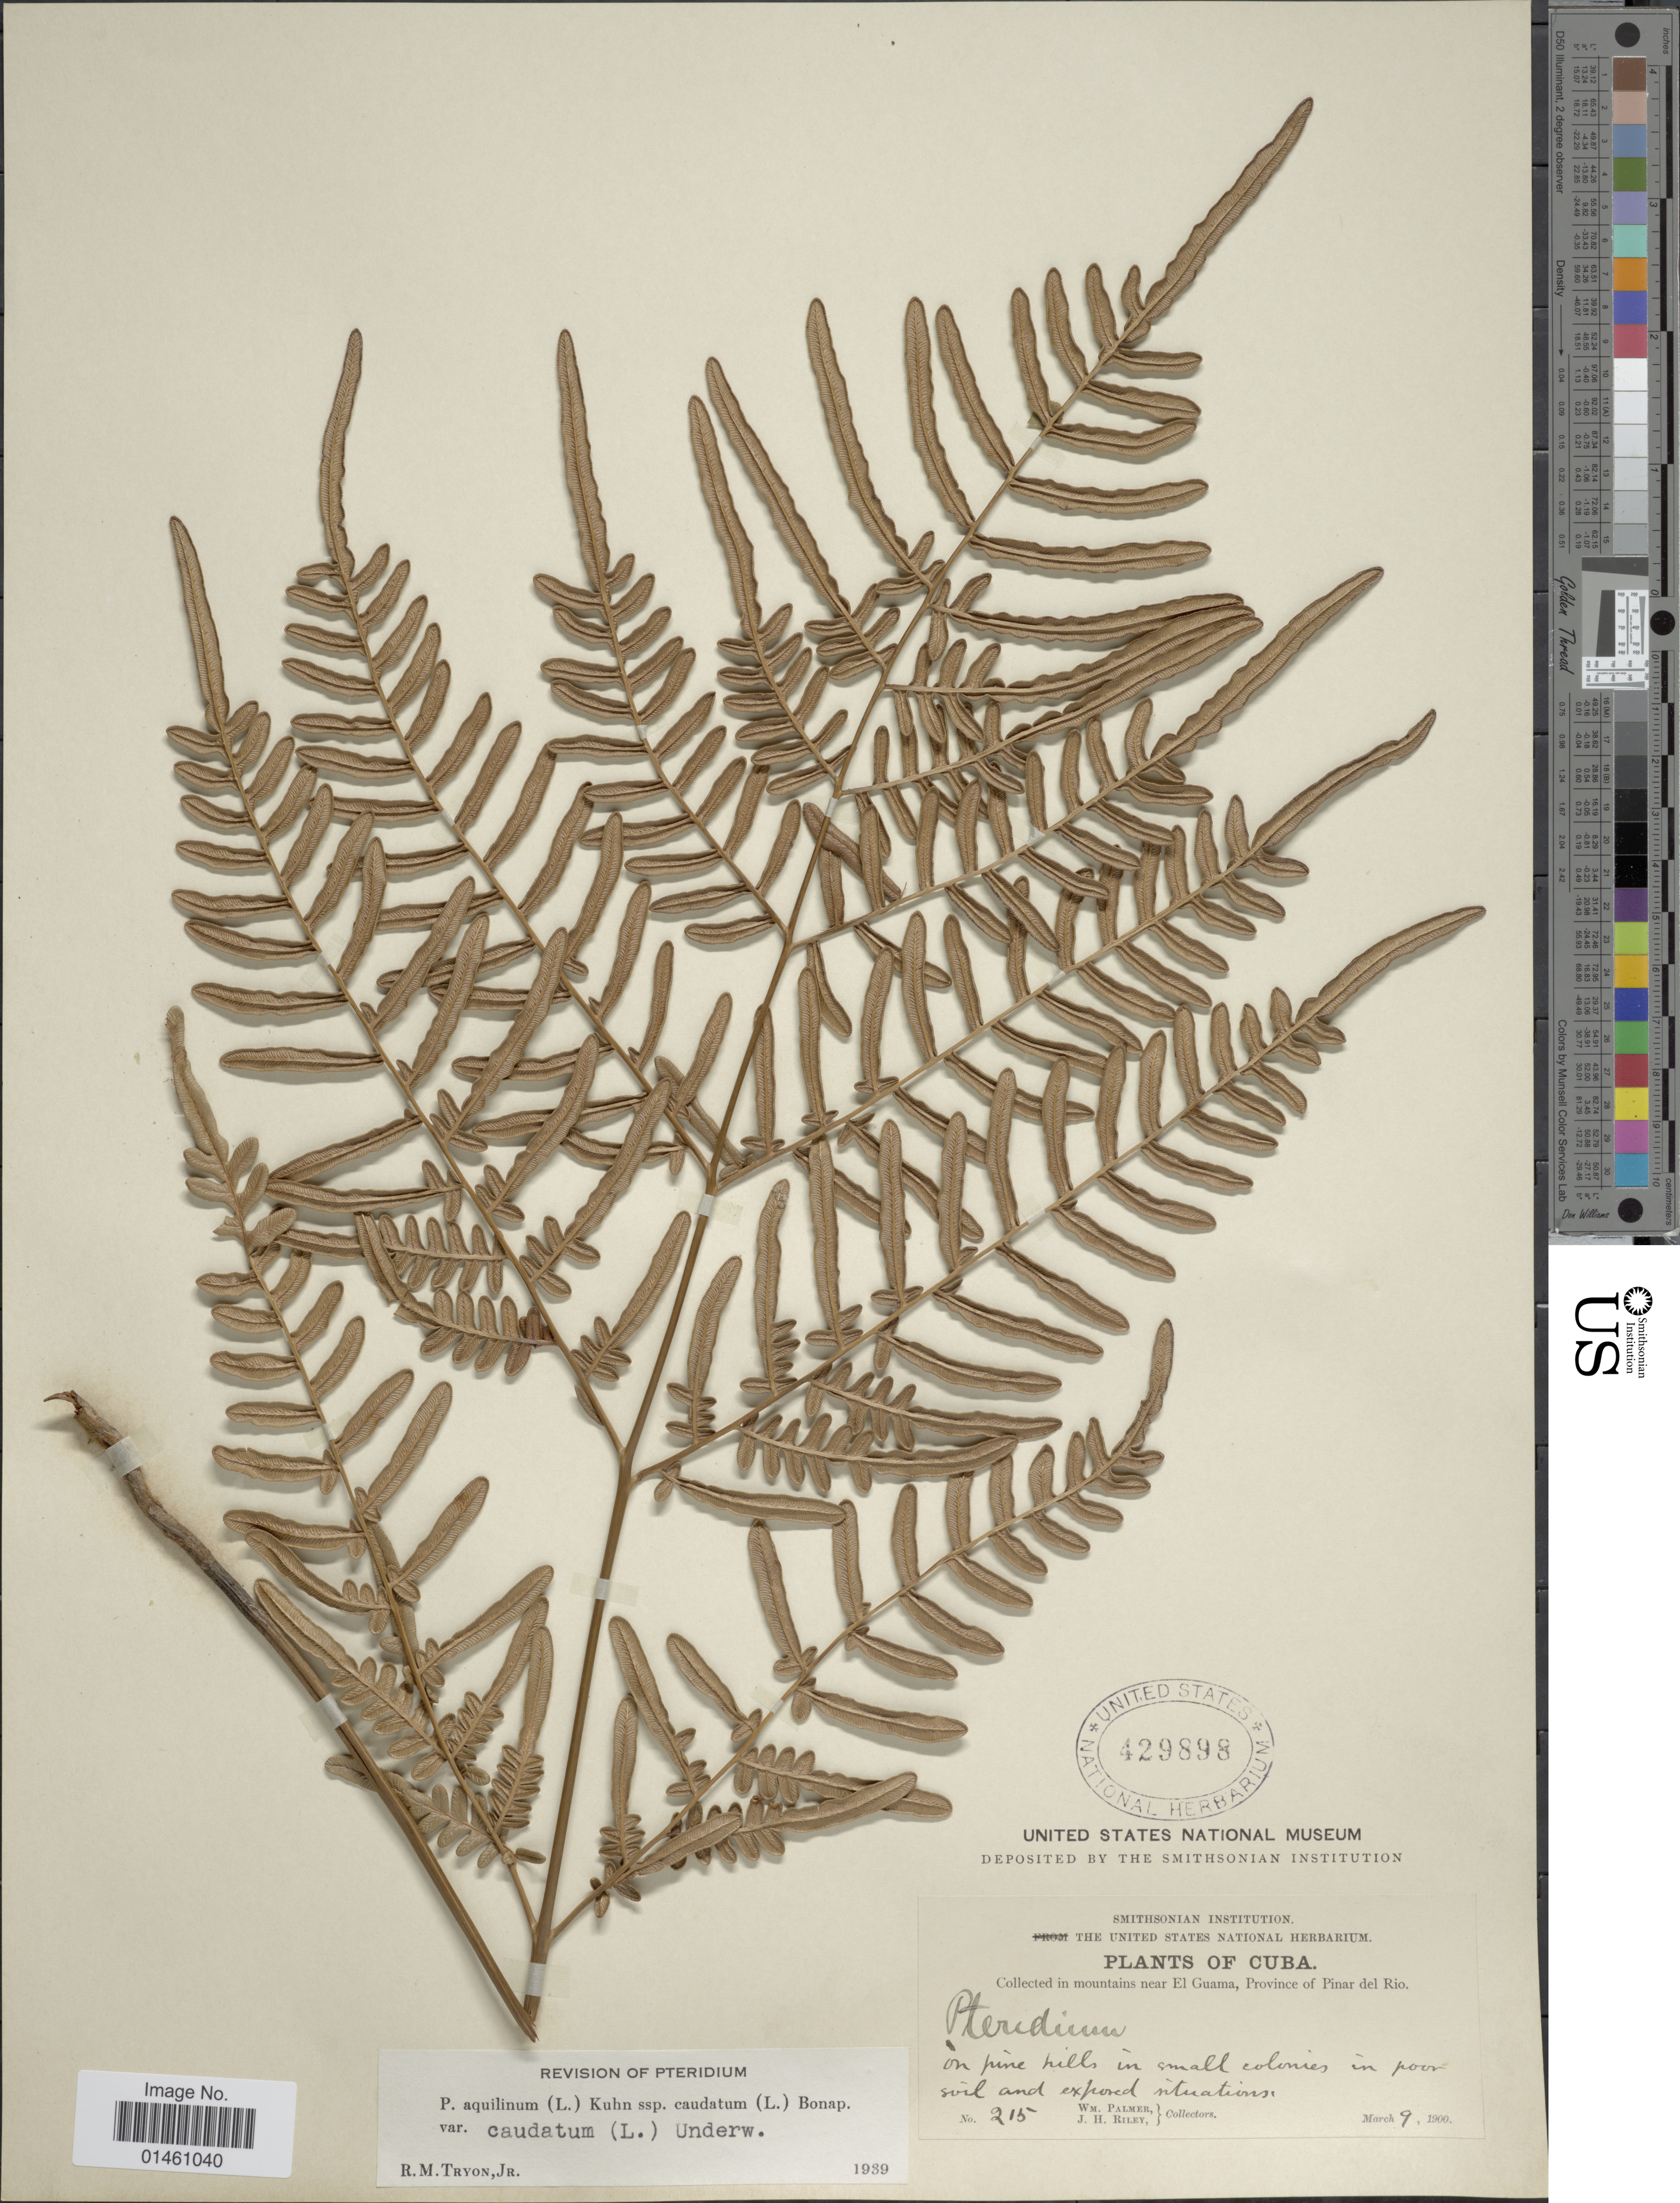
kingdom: Plantae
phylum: Tracheophyta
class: Polypodiopsida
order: Polypodiales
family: Dennstaedtiaceae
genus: Pteridium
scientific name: Pteridium caudatum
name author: (L.) Maxon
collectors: W. Palmer & J. H. Riley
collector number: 215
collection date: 1900-03-09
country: Cuba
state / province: Pinar del Río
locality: In mountains near El Guama, on pine hills in small colonies in poor soil and exposed situations.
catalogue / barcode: US 429898